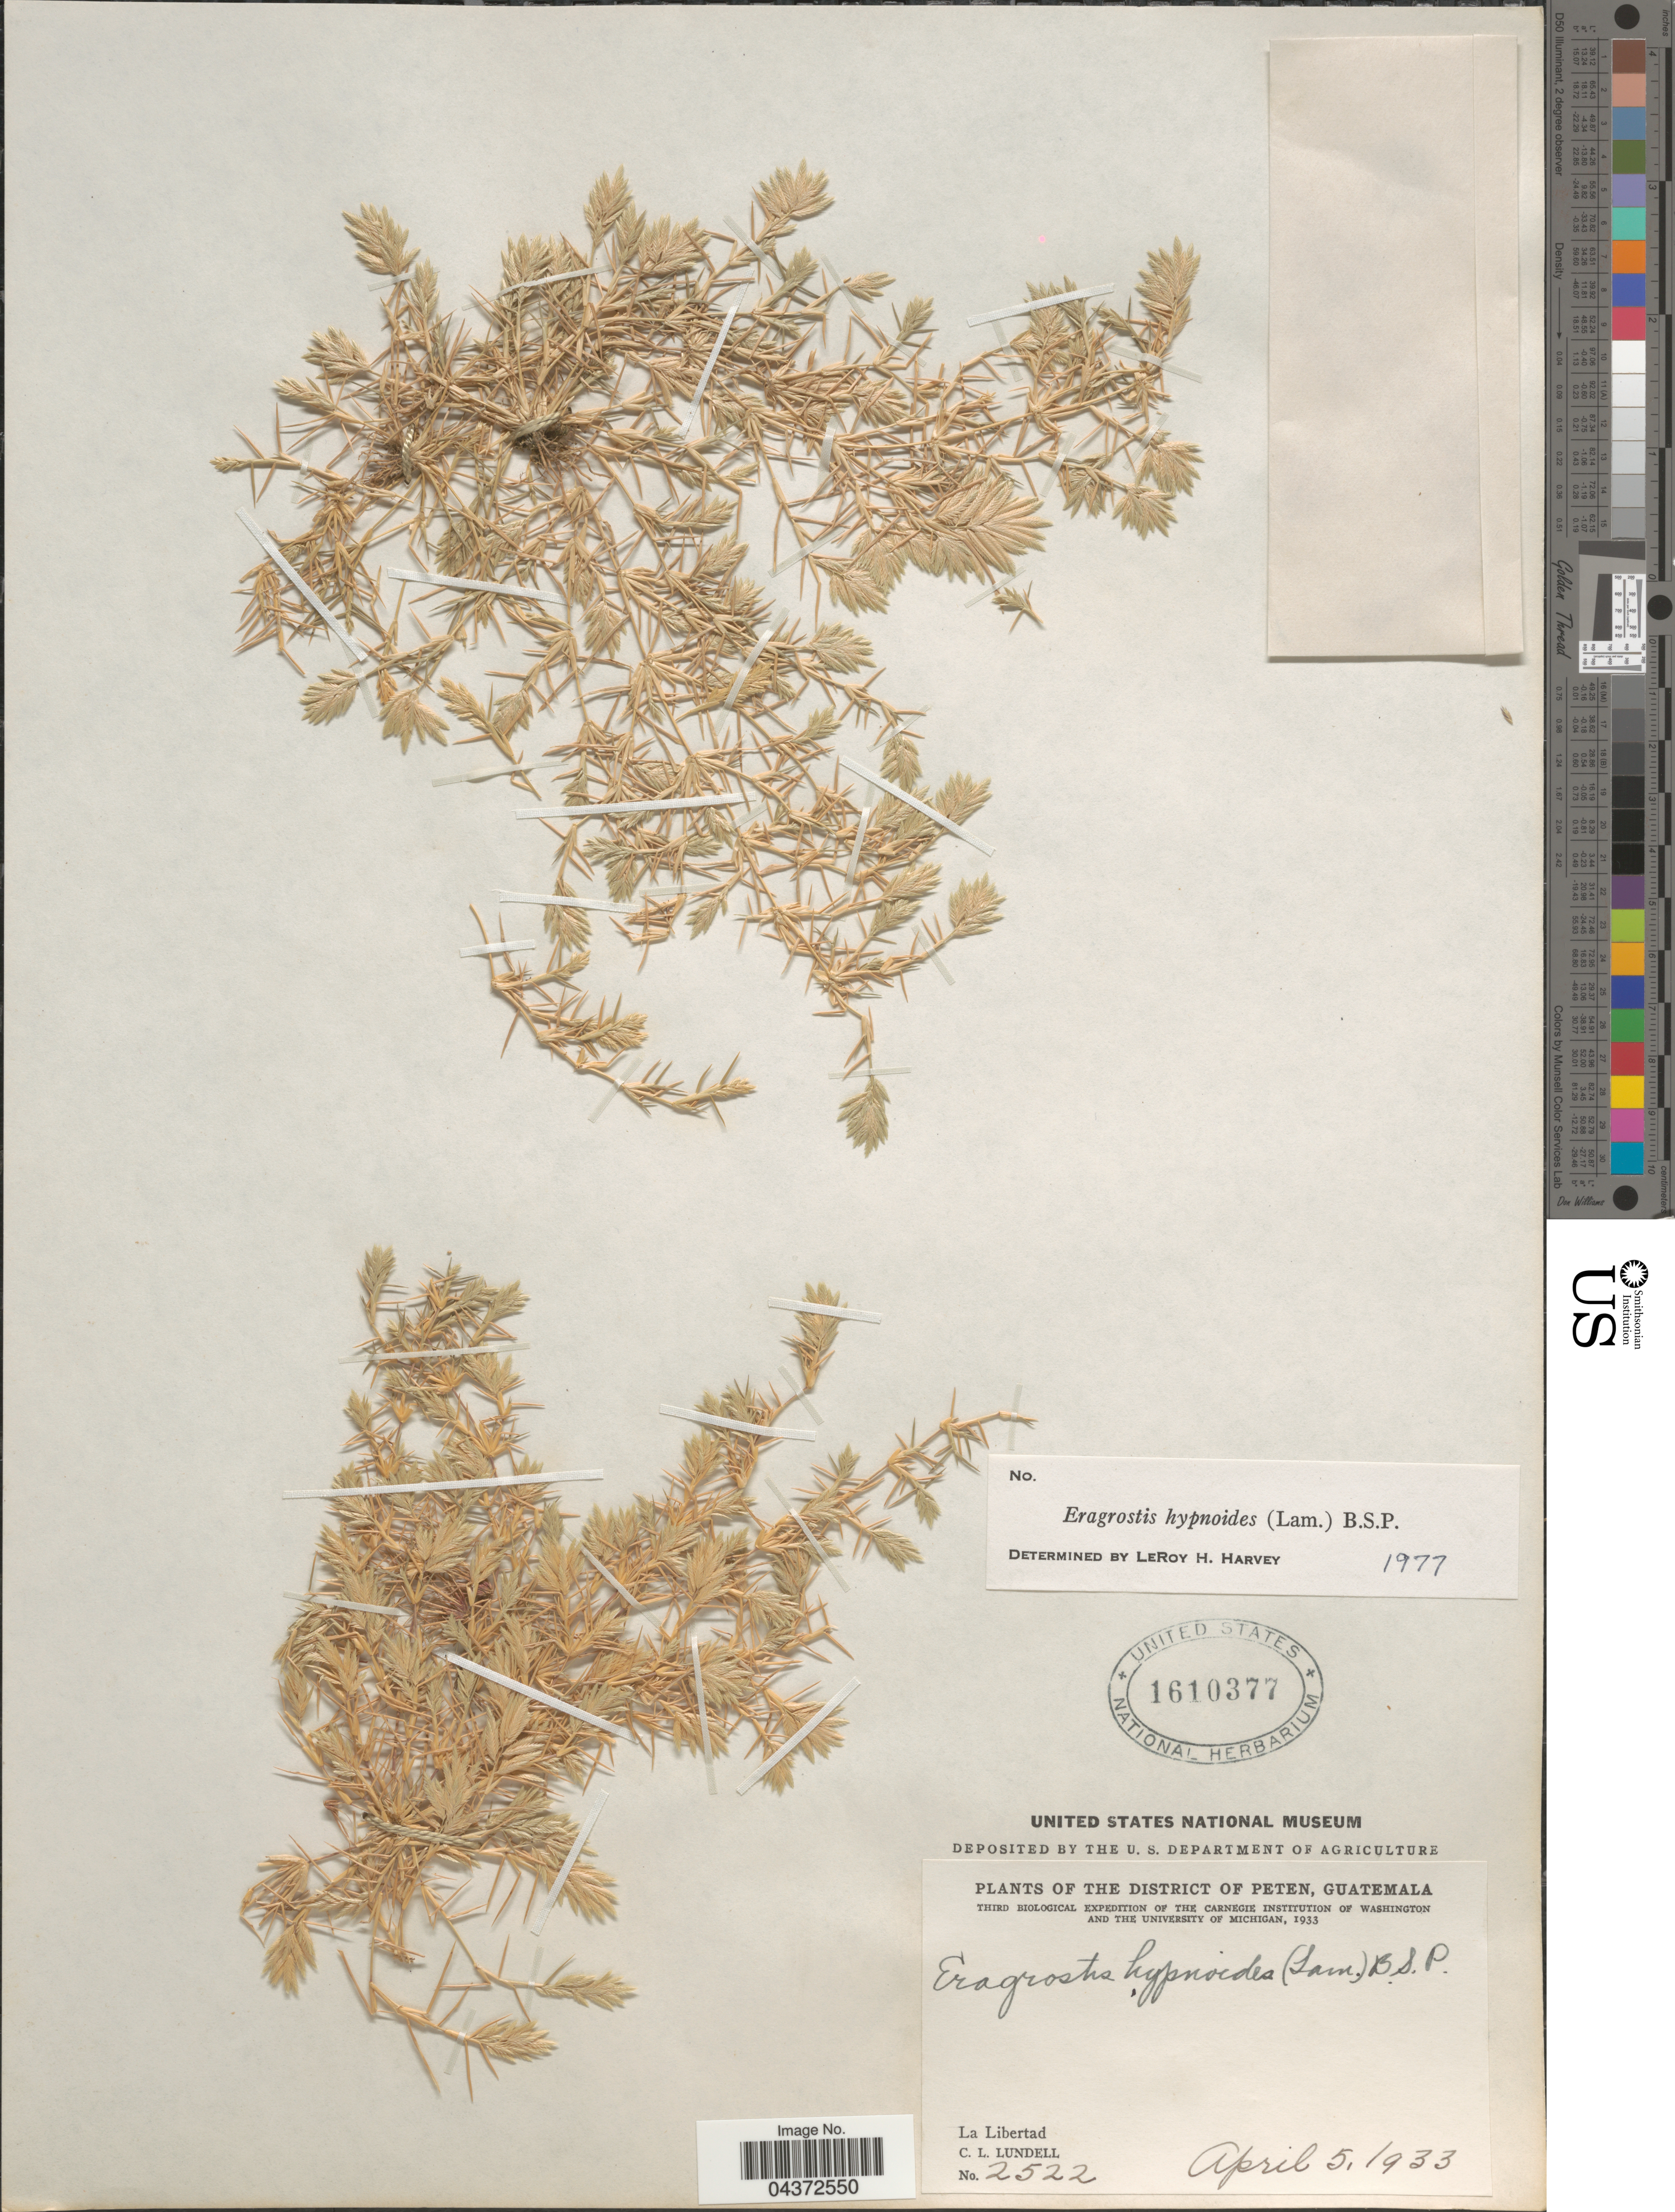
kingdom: Plantae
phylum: Tracheophyta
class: Liliopsida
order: Poales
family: Poaceae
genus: Eragrostis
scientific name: Eragrostis hypnoides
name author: (Lam.) Britton, Stearns & Poggenb.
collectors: C. L. Lundell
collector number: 2522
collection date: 1933-04-05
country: Guatemala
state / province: El Peten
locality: The District of Peten. Third Biological Expedition of the Carnegie Institution of Washington and the University of Michigan, 1933. La Libertad.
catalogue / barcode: US 1610377